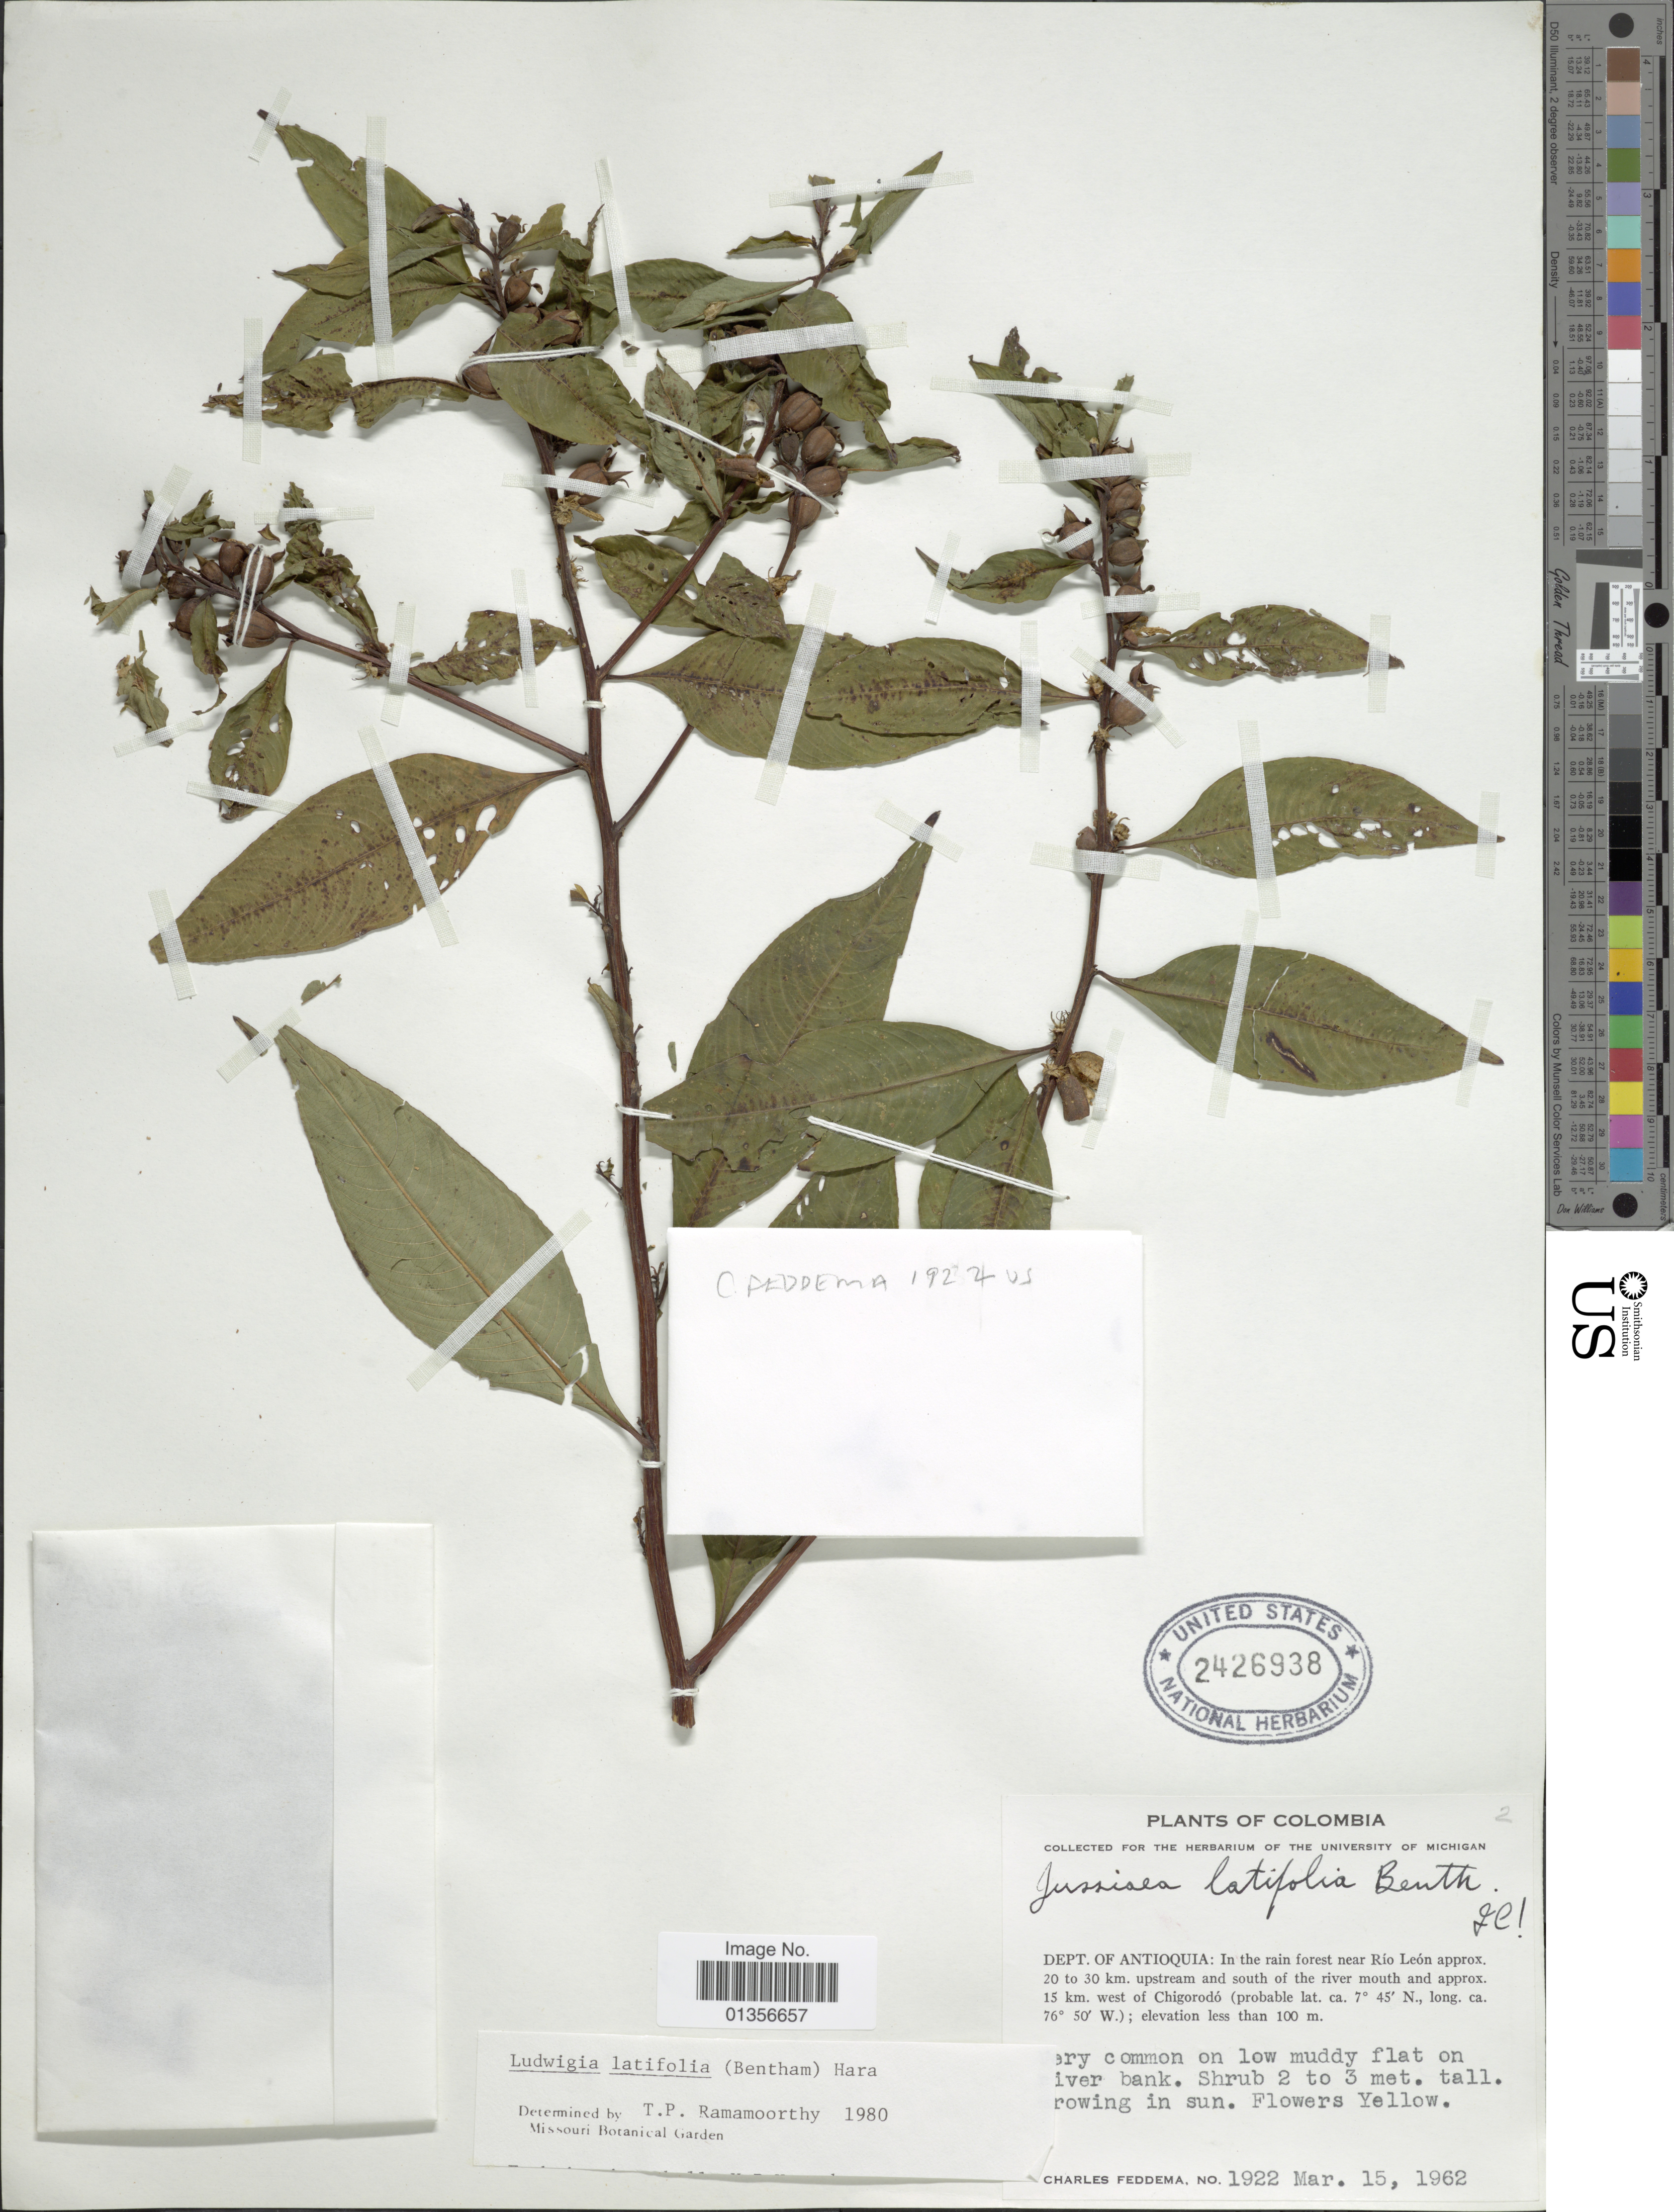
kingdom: Plantae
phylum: Tracheophyta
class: Magnoliopsida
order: Myrtales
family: Onagraceae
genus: Ludwigia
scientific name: Ludwigia latifolia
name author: (Benth.) H. Hara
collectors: C. Feddema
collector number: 1922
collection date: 1962-03-15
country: Colombia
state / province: Antioquia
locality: In the rain forest near Río León approx. 20 to 30 km. upstream and south of the river mouth and approx. 15 km. west of Chigorodó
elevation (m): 100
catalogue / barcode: US 2426938